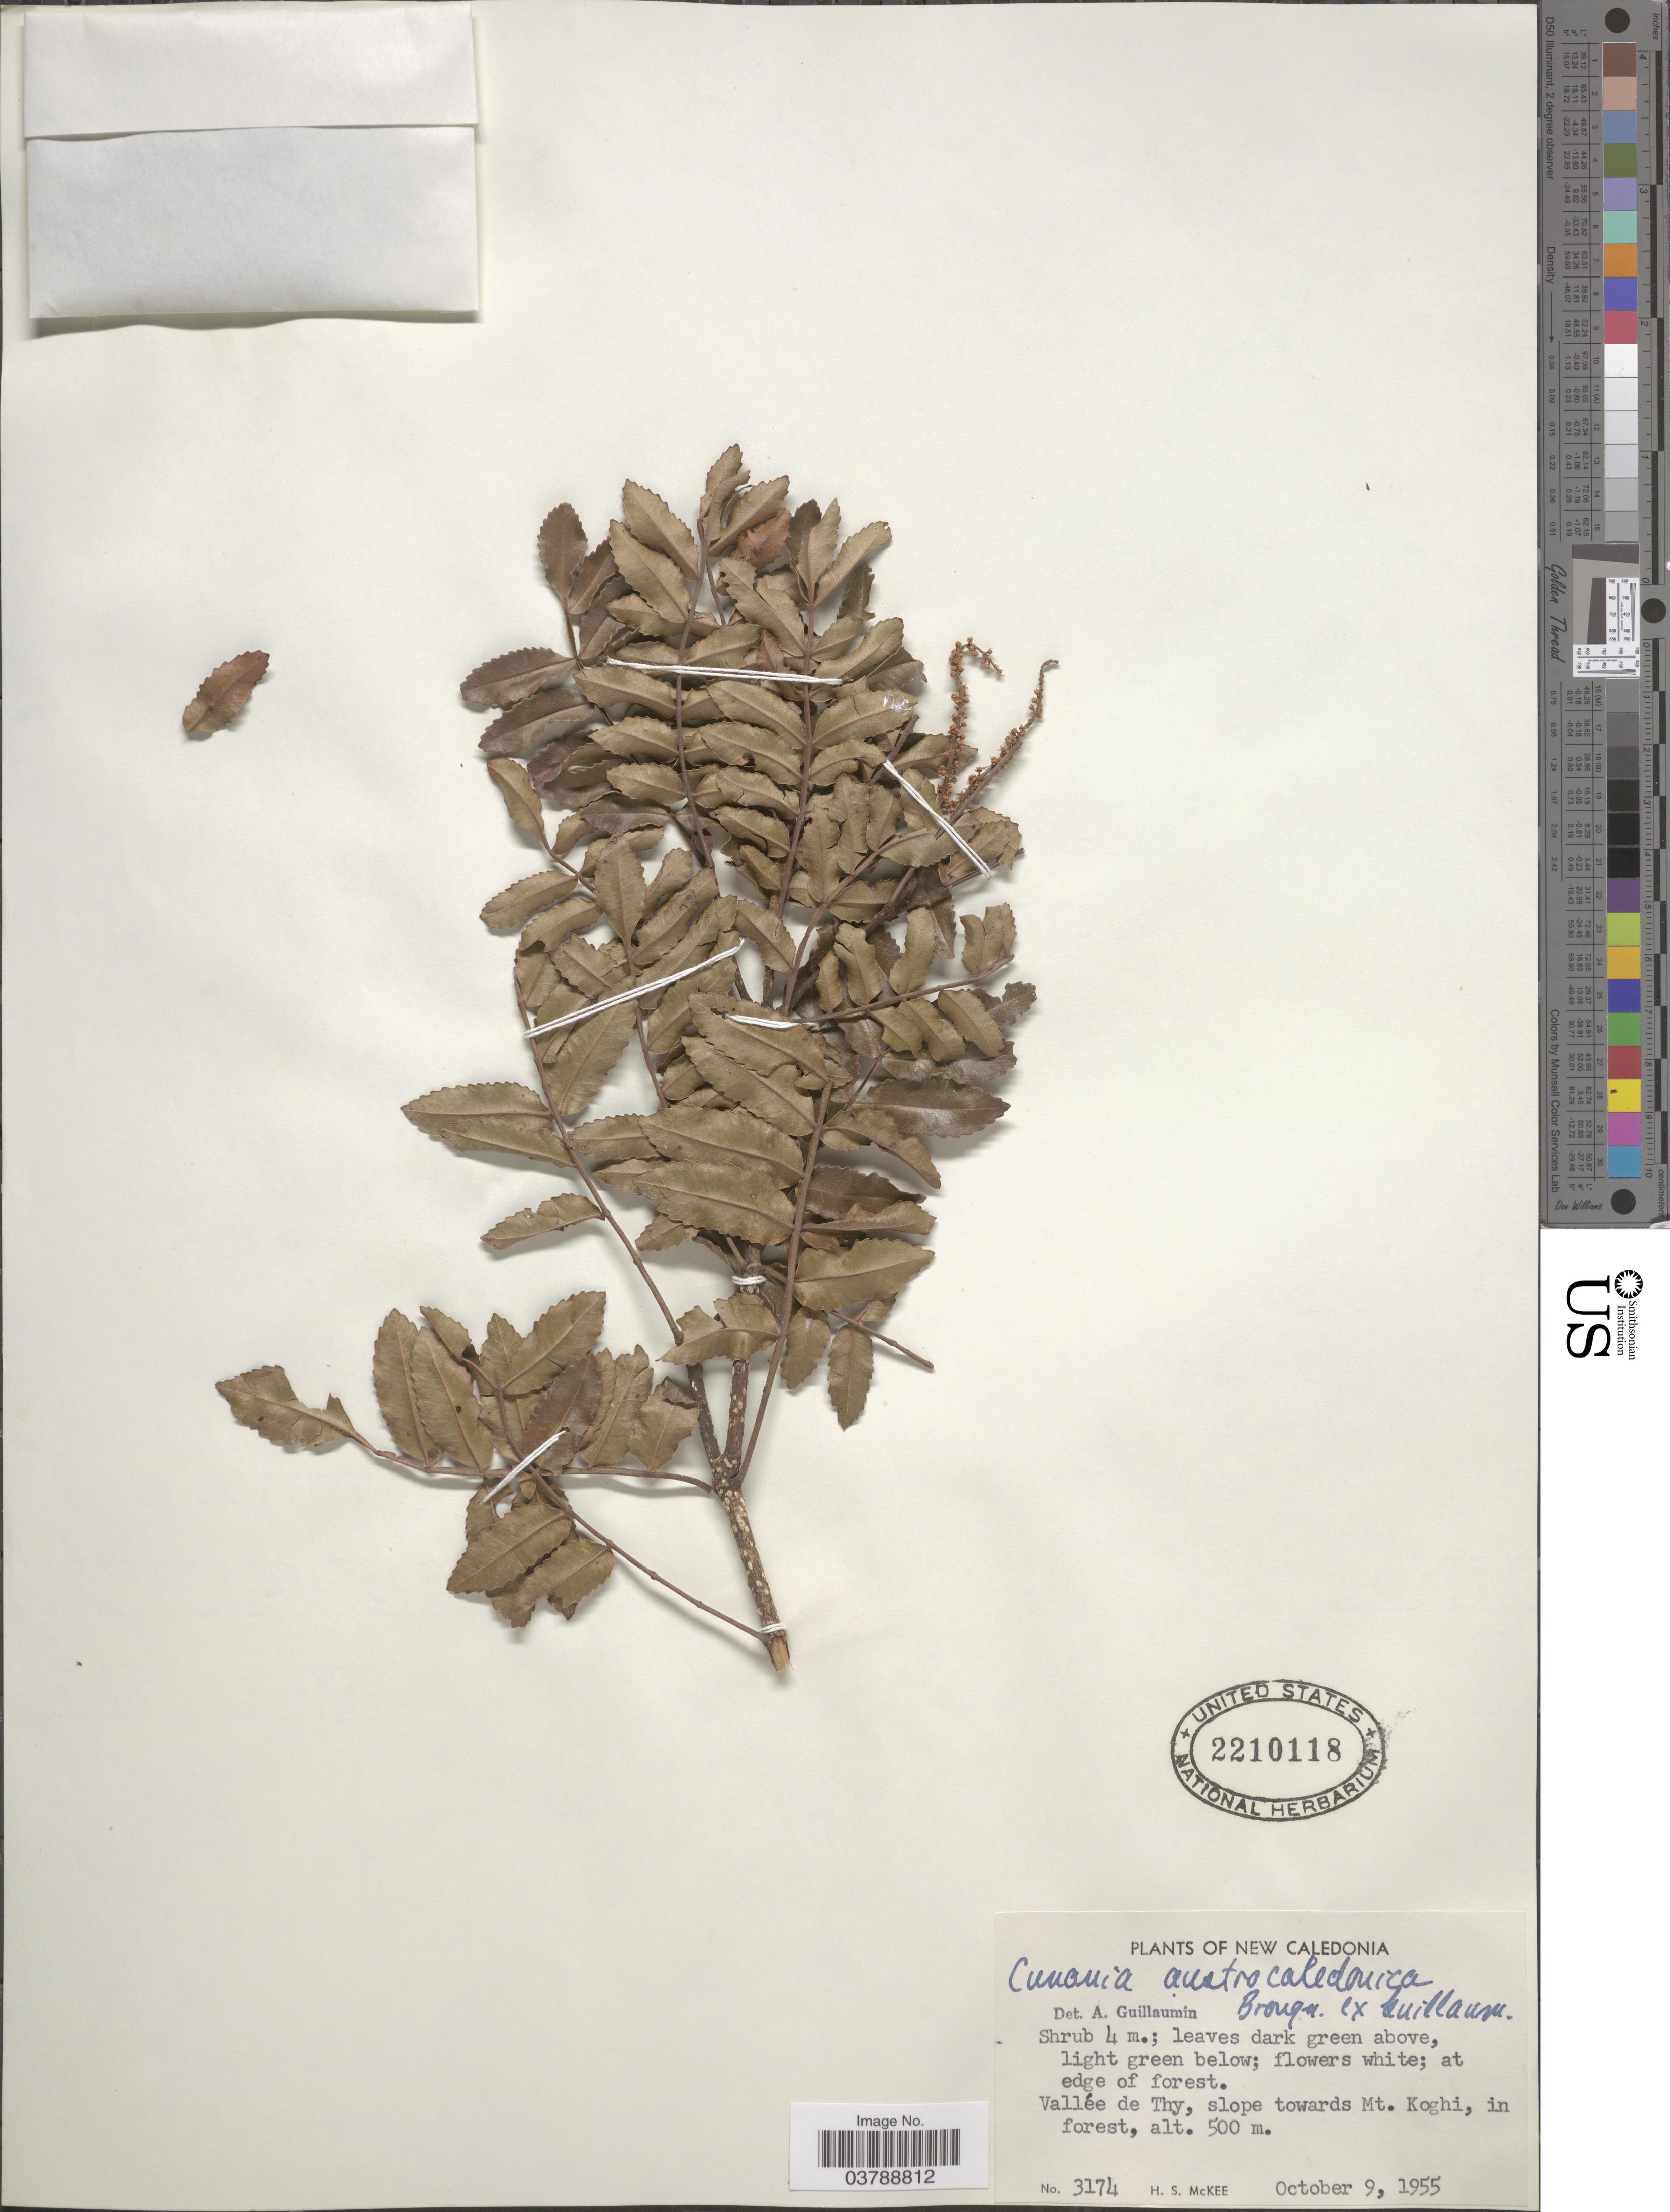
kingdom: Plantae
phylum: Tracheophyta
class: Magnoliopsida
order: Oxalidales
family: Cunoniaceae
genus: Cunonia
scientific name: Cunonia austrocaledonica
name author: Brongn. ex Guillaumin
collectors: H. S. McKee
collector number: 3174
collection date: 1955-10-09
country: New Caledonia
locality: Vallée de Thy, slope towards Mt. Koghi.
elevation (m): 500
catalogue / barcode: US 2210118